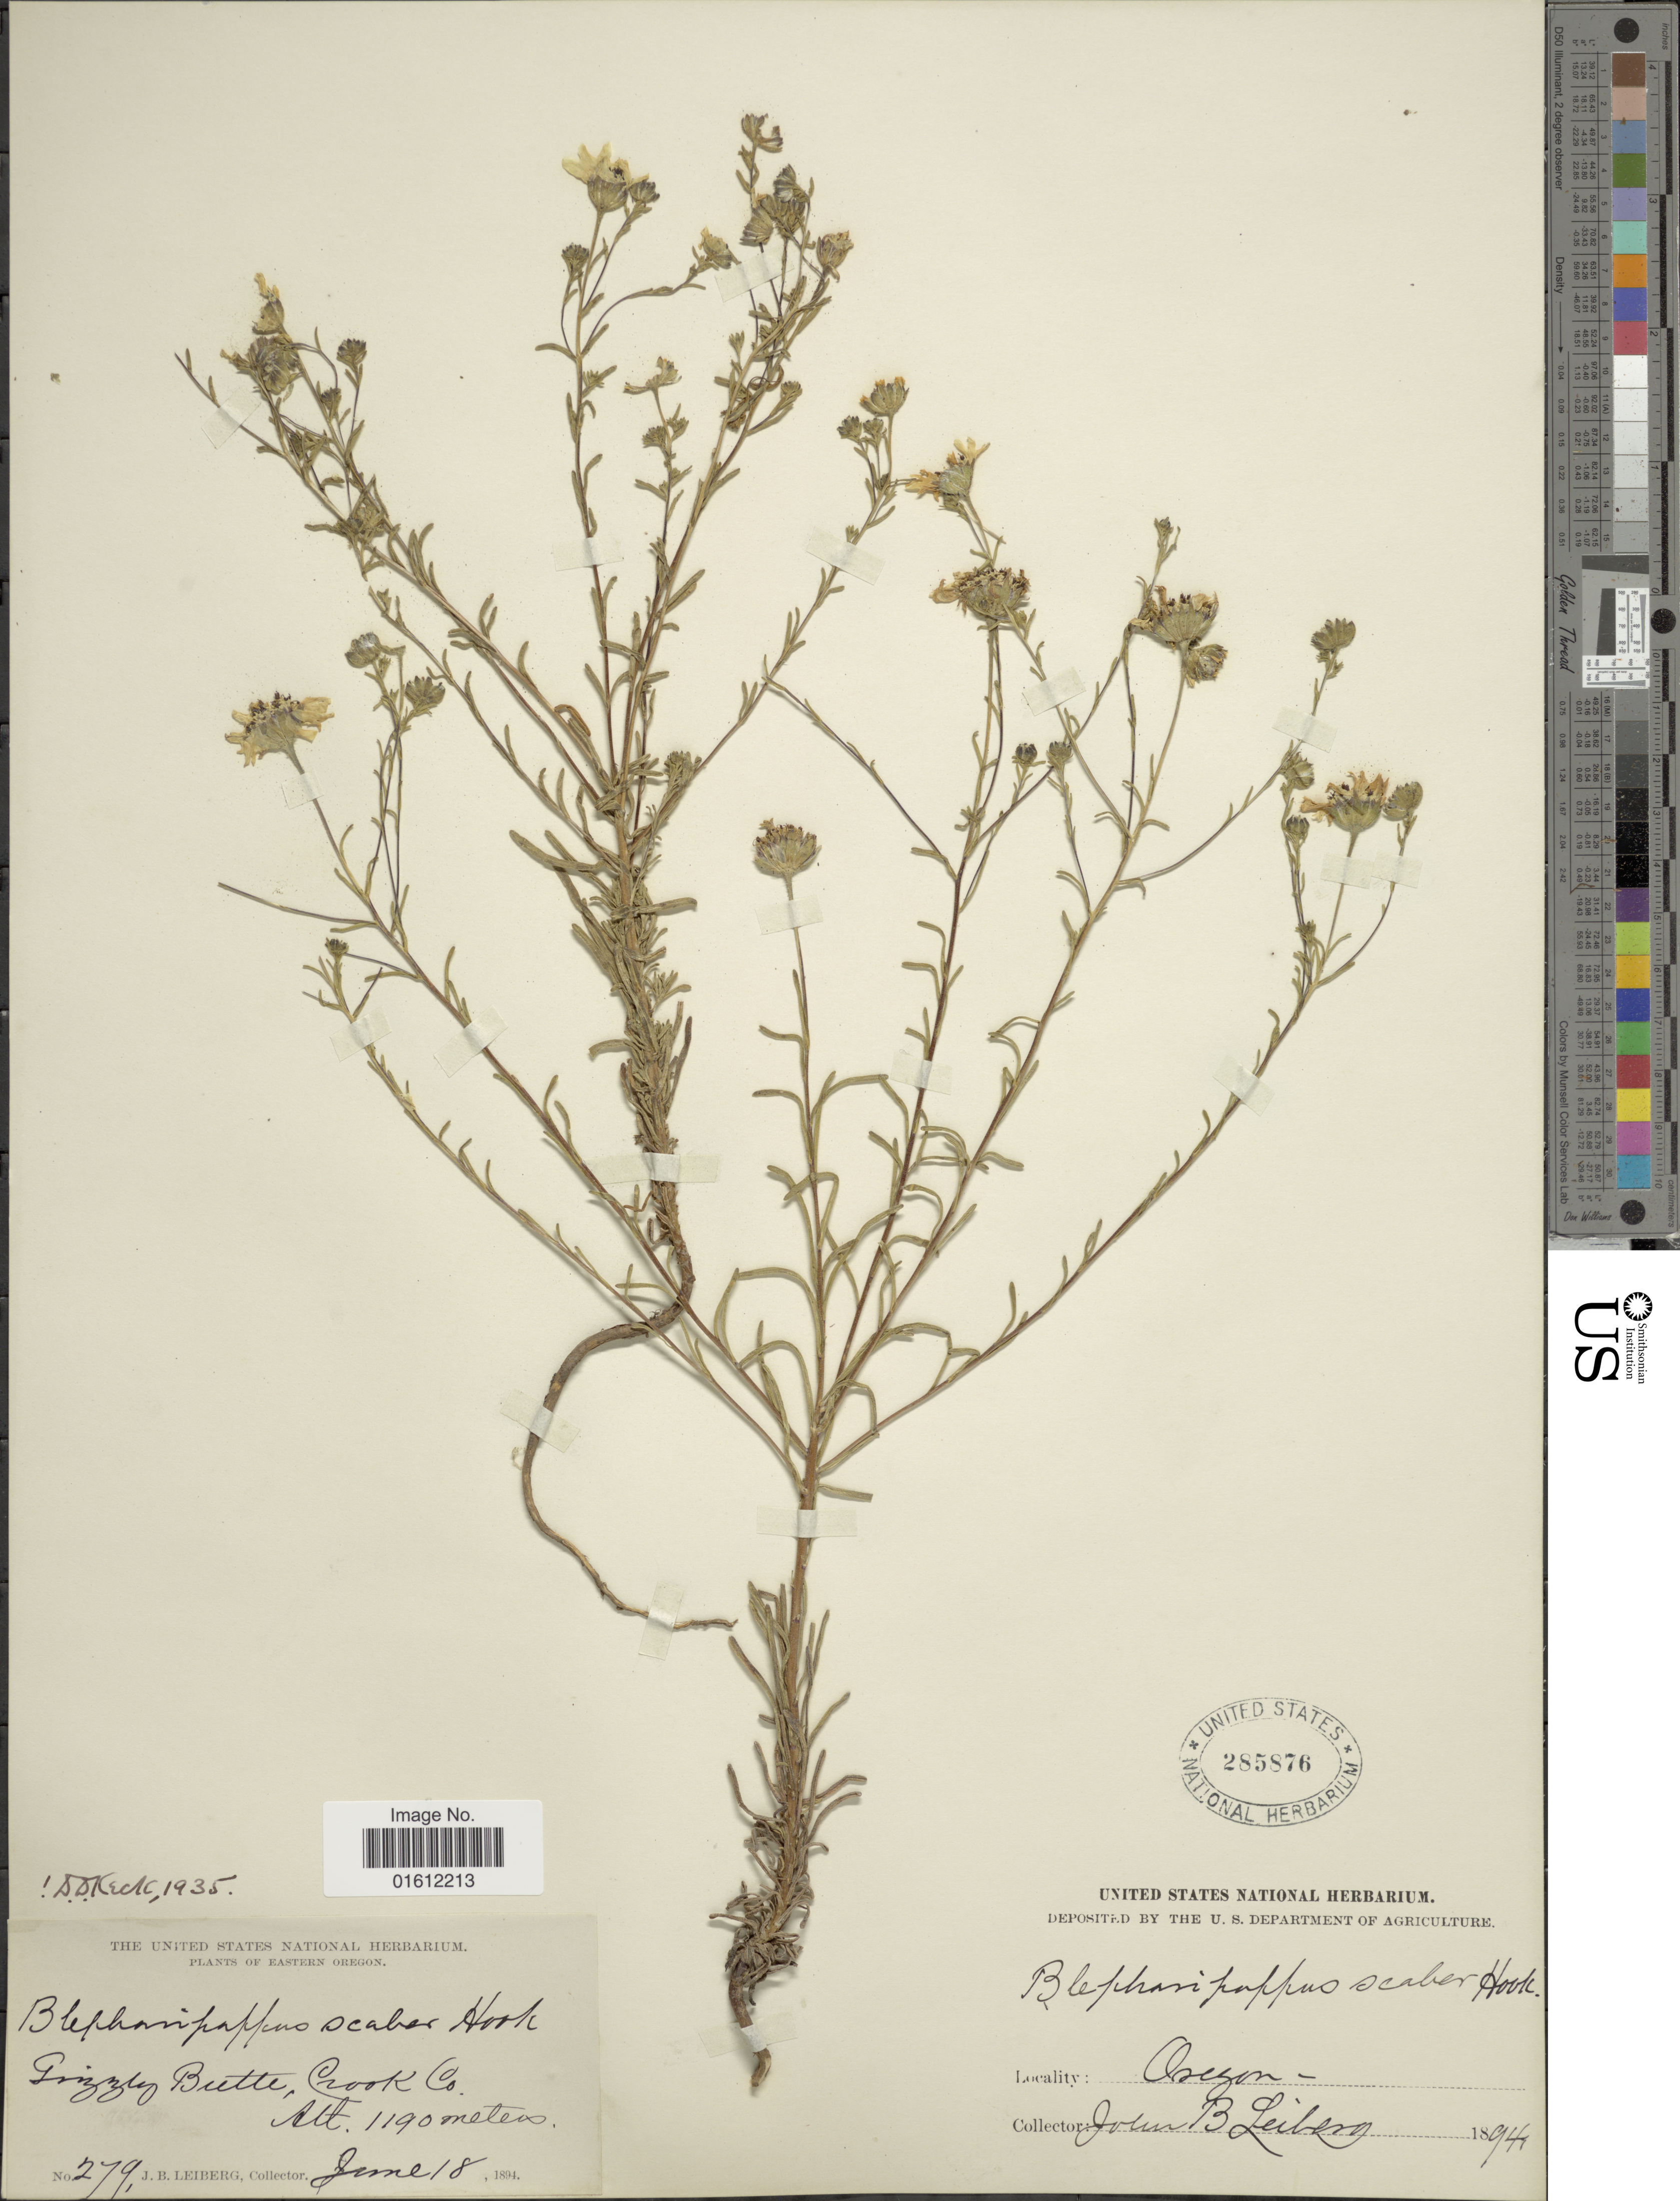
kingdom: Plantae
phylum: Tracheophyta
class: Magnoliopsida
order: Asterales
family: Asteraceae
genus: Blepharipappus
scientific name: Blepharipappus scaber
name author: Hook.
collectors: J. B. Leiberg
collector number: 279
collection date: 1894-06-18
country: United States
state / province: Oregon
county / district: Crook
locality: Eastern Oregon, grizzly Butte, Crook Co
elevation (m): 1190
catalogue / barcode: US 285876